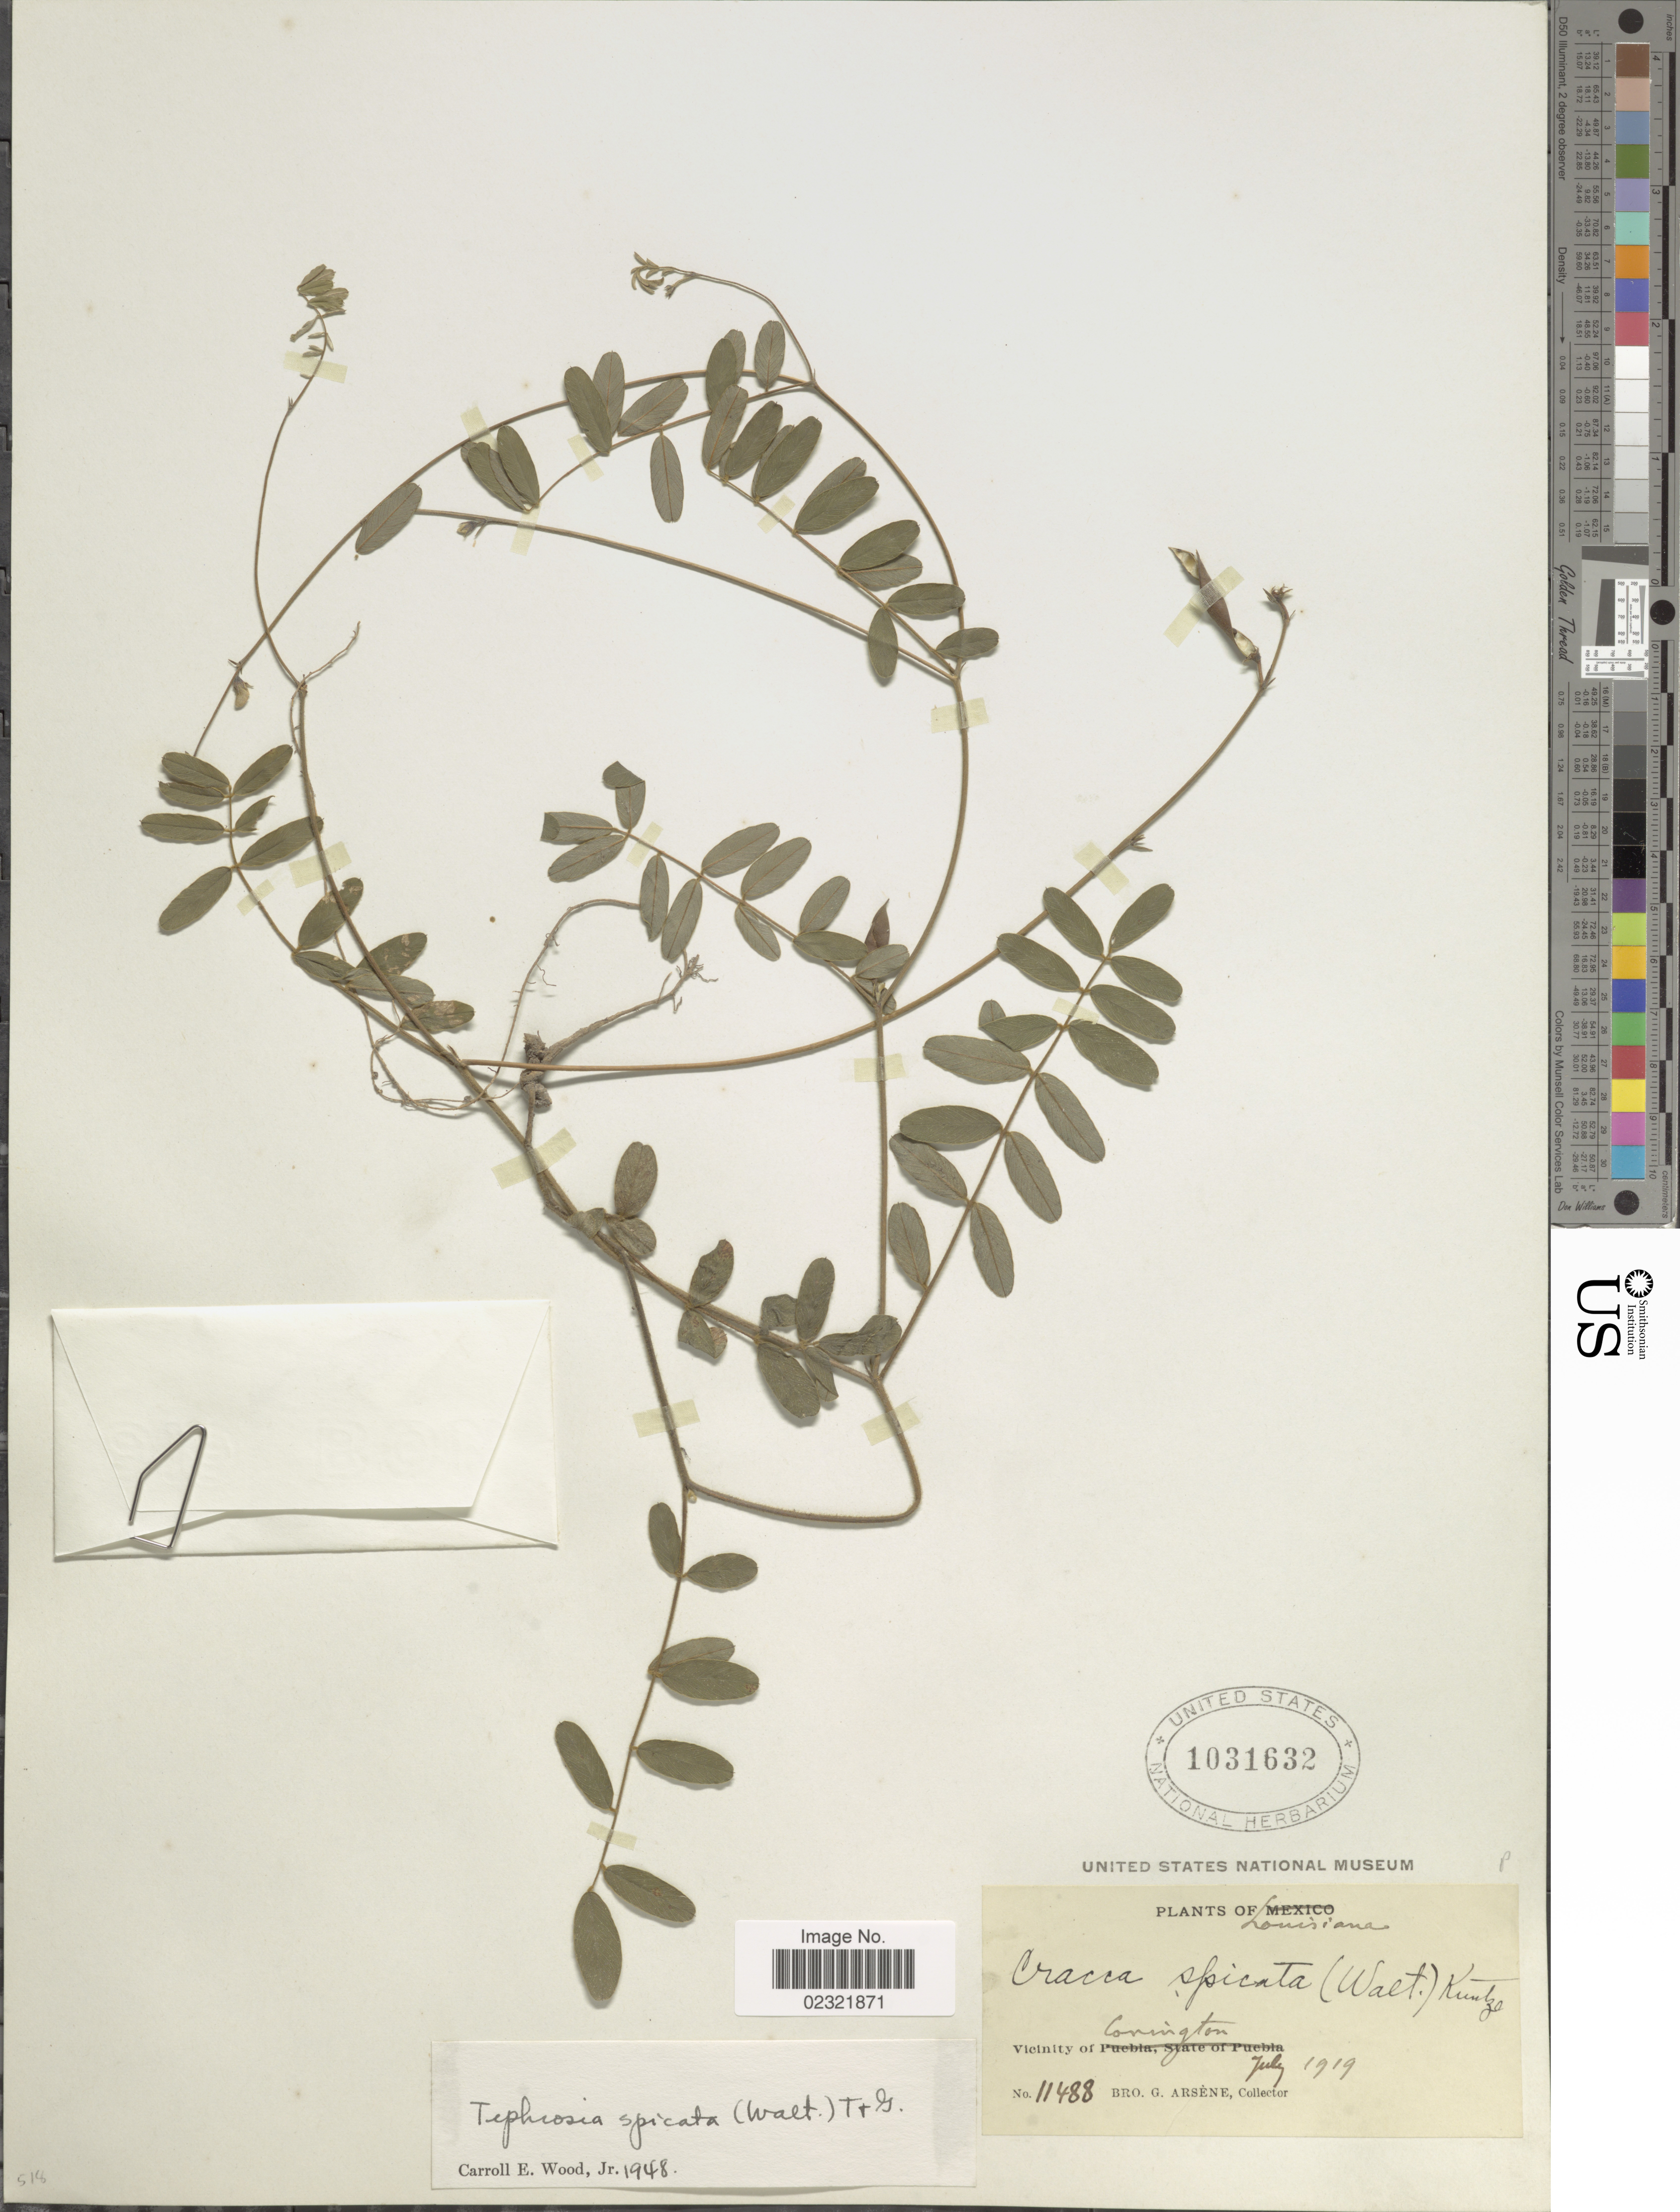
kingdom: Plantae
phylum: Tracheophyta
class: Magnoliopsida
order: Fabales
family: Fabaceae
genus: Tephrosia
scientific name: Tephrosia spicata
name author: (Walter) Torr. & A. Gray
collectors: Bro. G. Arsène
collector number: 11488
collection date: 1919-07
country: United States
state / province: Louisiana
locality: Vicinity of Covington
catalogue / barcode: US 1031632